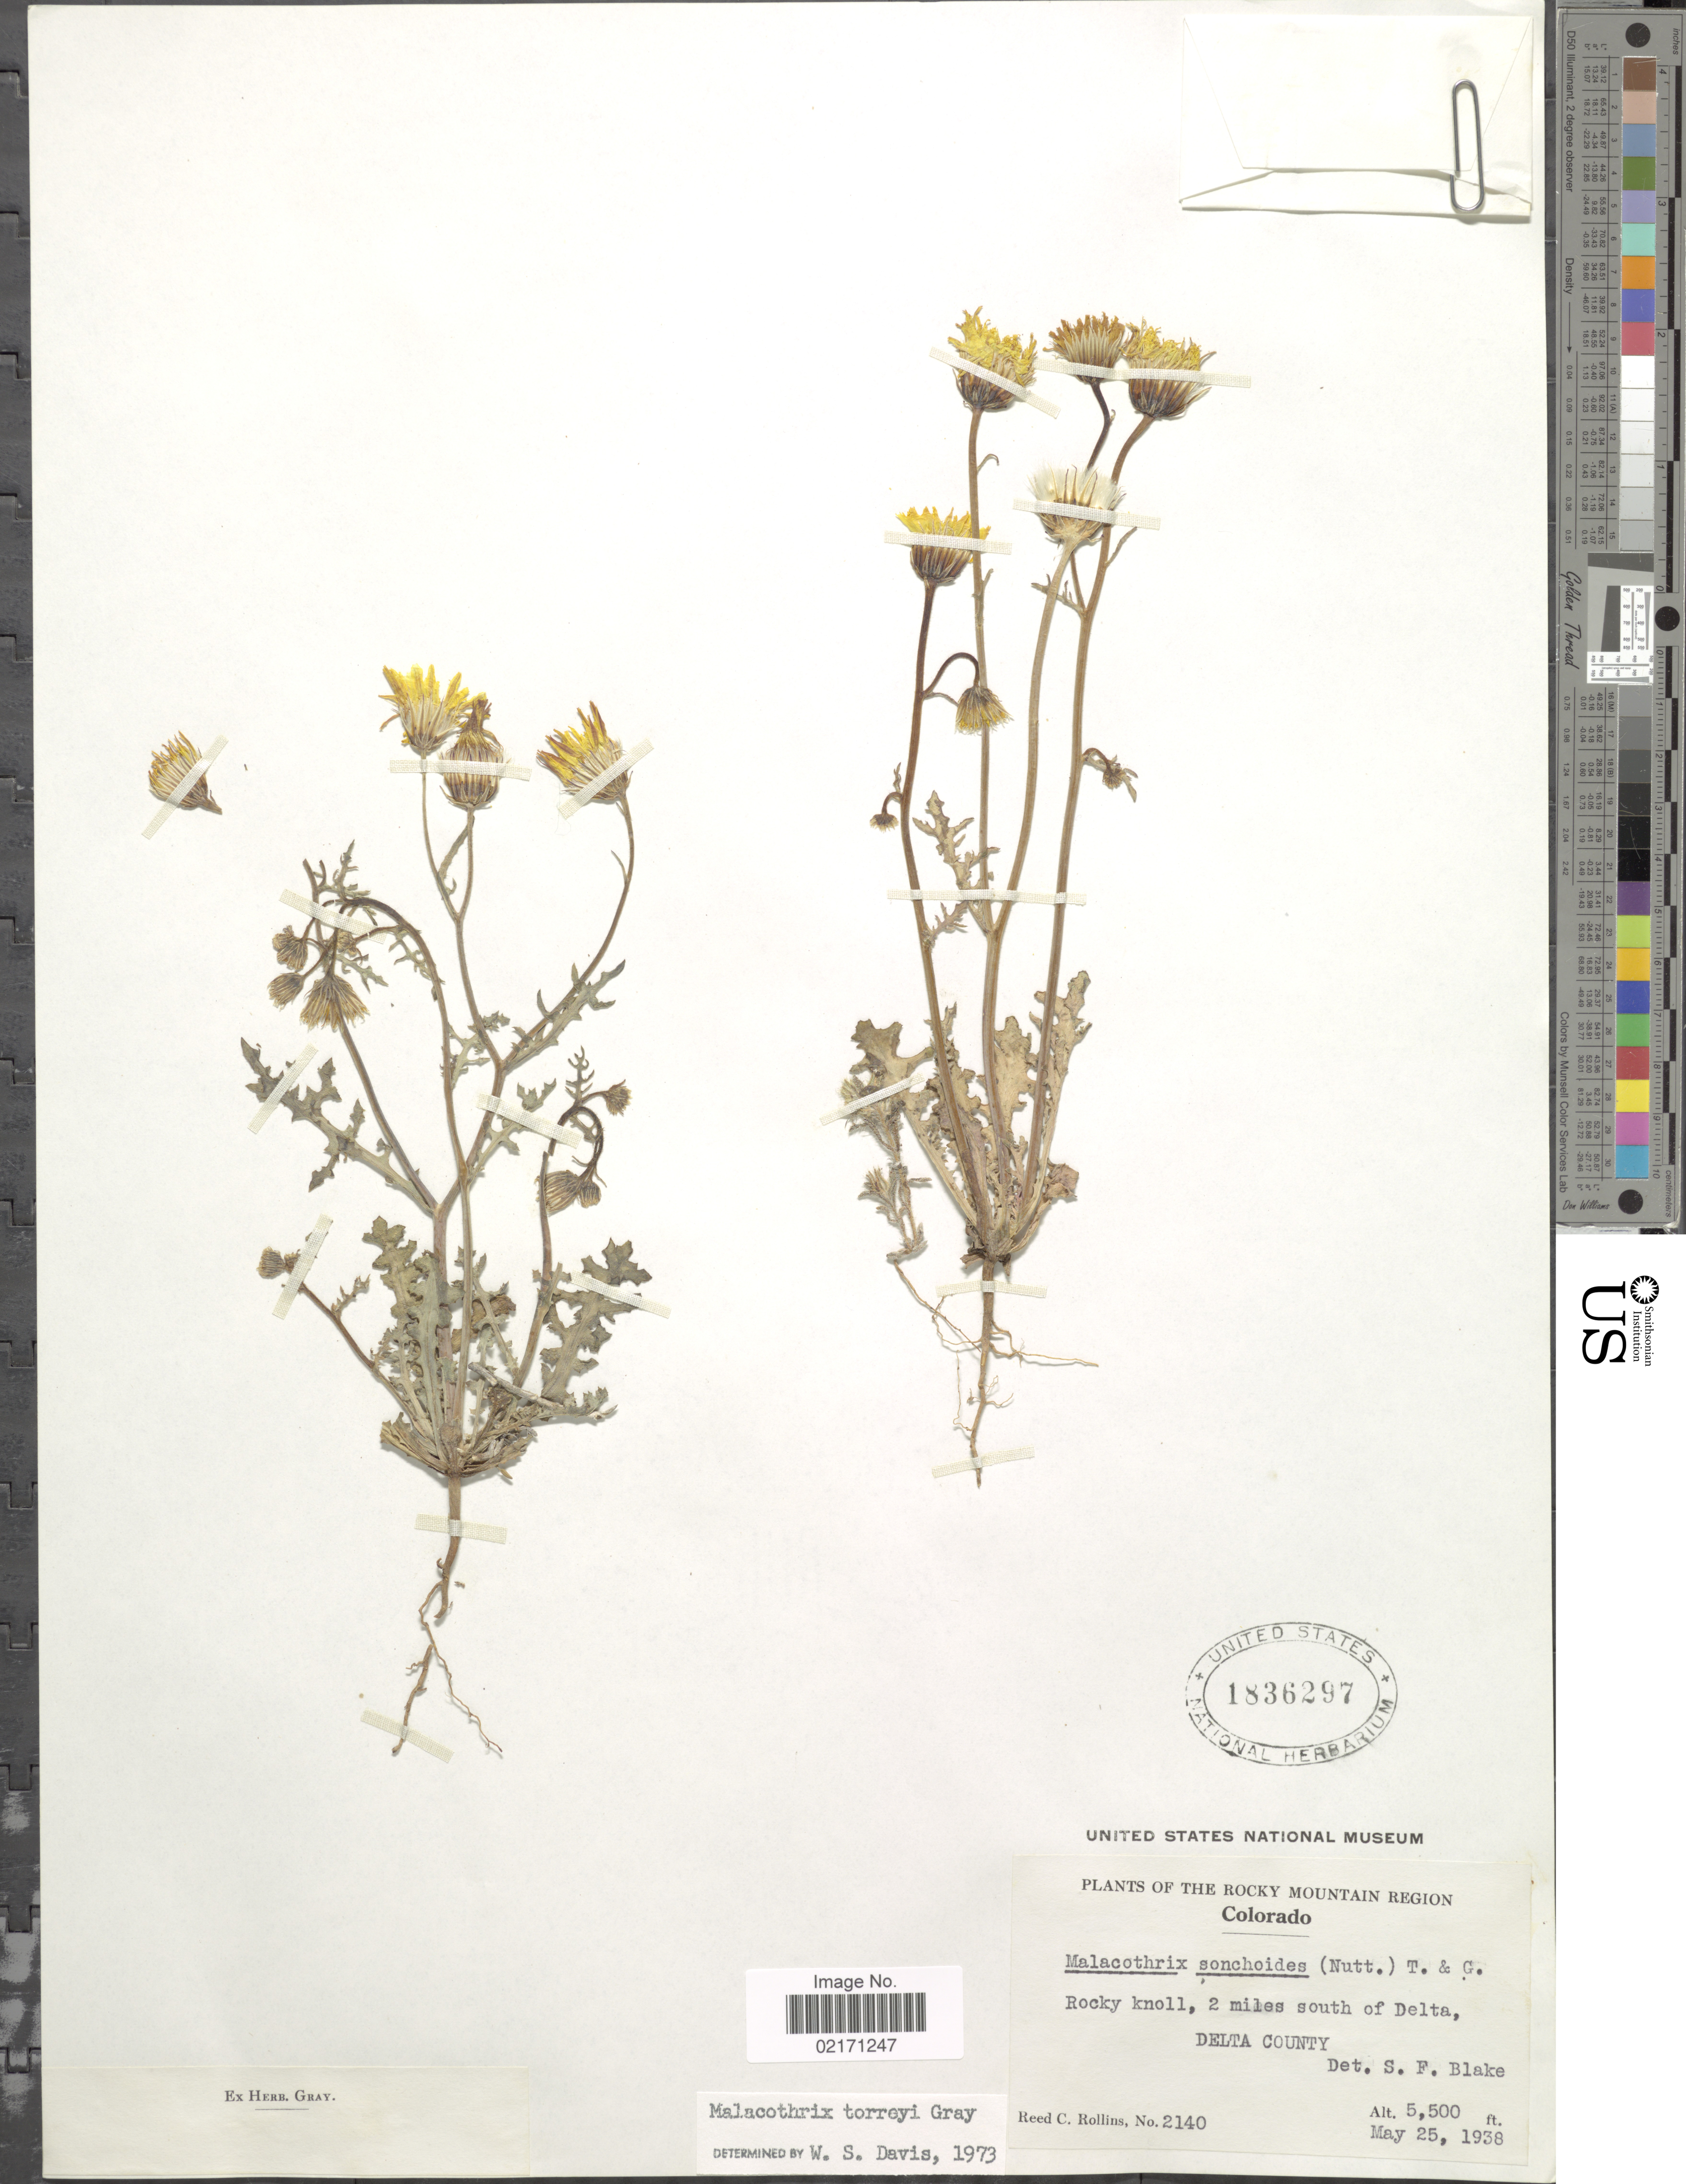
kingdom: Plantae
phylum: Tracheophyta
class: Magnoliopsida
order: Asterales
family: Asteraceae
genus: Malacothrix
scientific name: Malacothrix torreyi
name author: A. Gray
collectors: R. C. Rollins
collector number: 2140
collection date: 1938-05-25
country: United States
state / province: Colorado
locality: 2 miles south of Delta. Delta County. Rocky Mountain Region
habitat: rocky knoll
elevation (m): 1676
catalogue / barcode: US 1836297